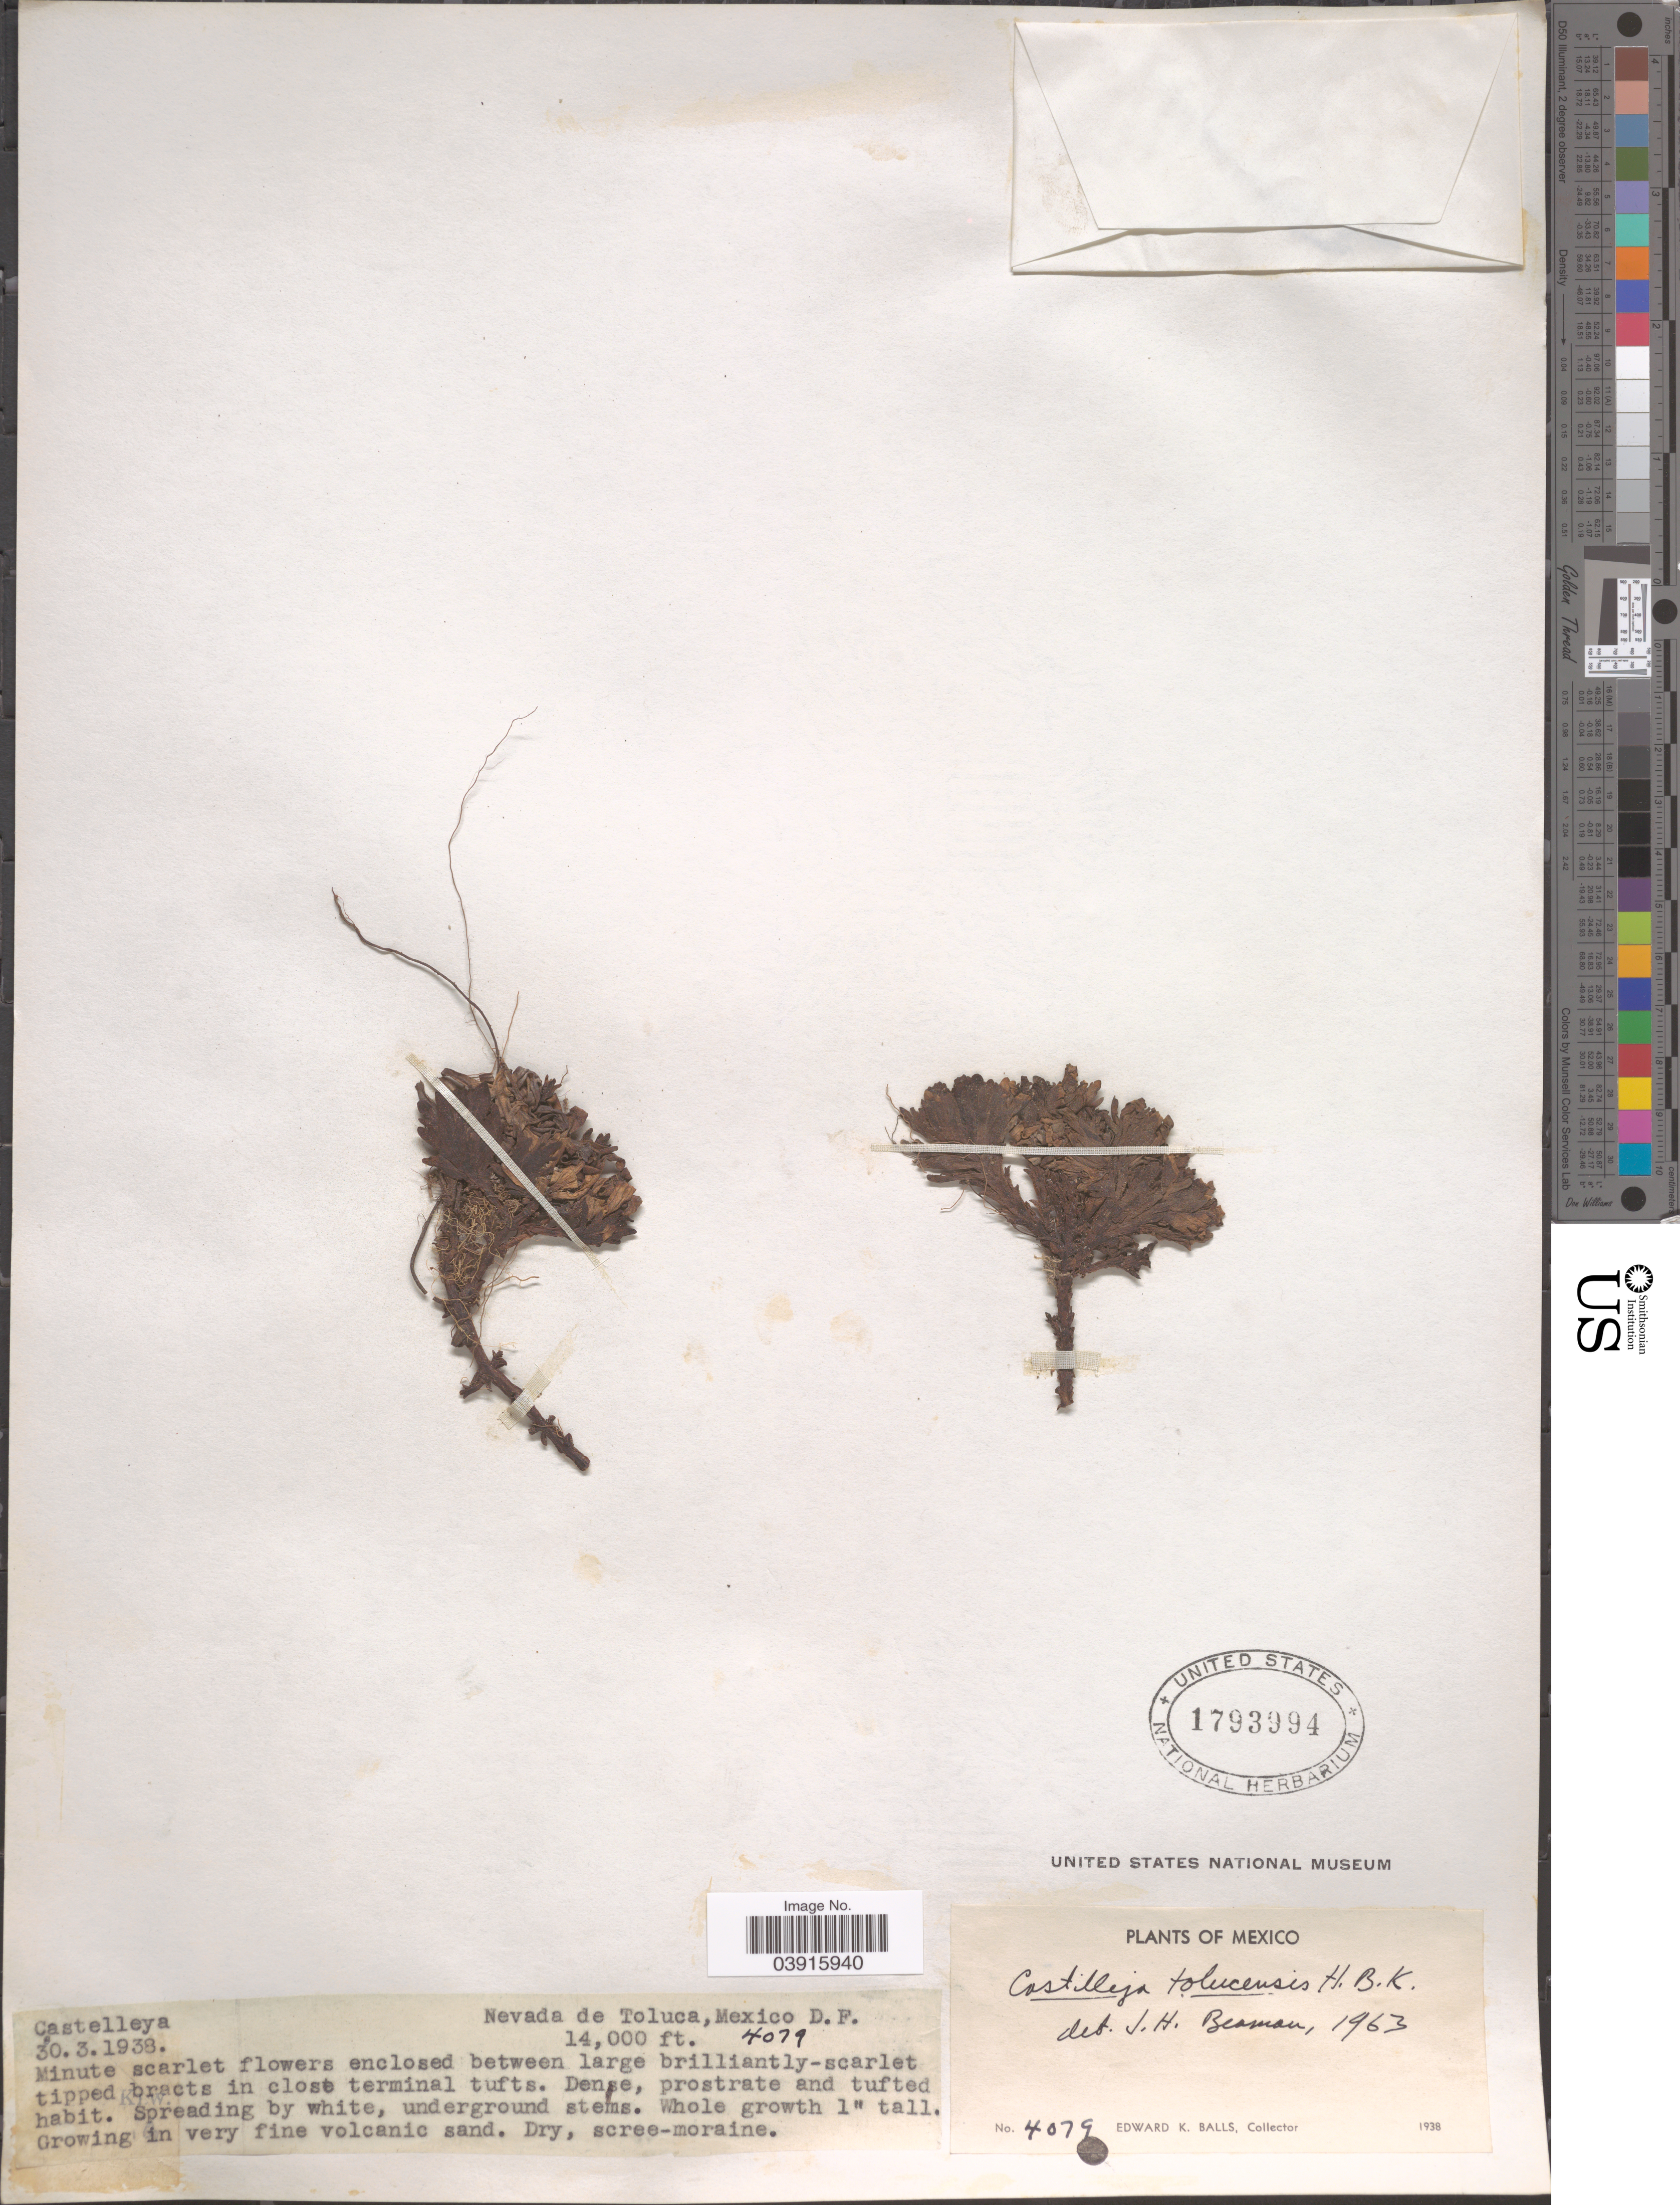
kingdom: Plantae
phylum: Tracheophyta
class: Magnoliopsida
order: Lamiales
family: Orobanchaceae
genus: Castilleja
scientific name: Castilleja toluccensis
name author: Kunth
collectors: E. K. Balls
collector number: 4079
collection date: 1938-03-30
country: Mexico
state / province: Distrito Federal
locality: Nevada de Toluca.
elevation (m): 4267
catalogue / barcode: US 1793994